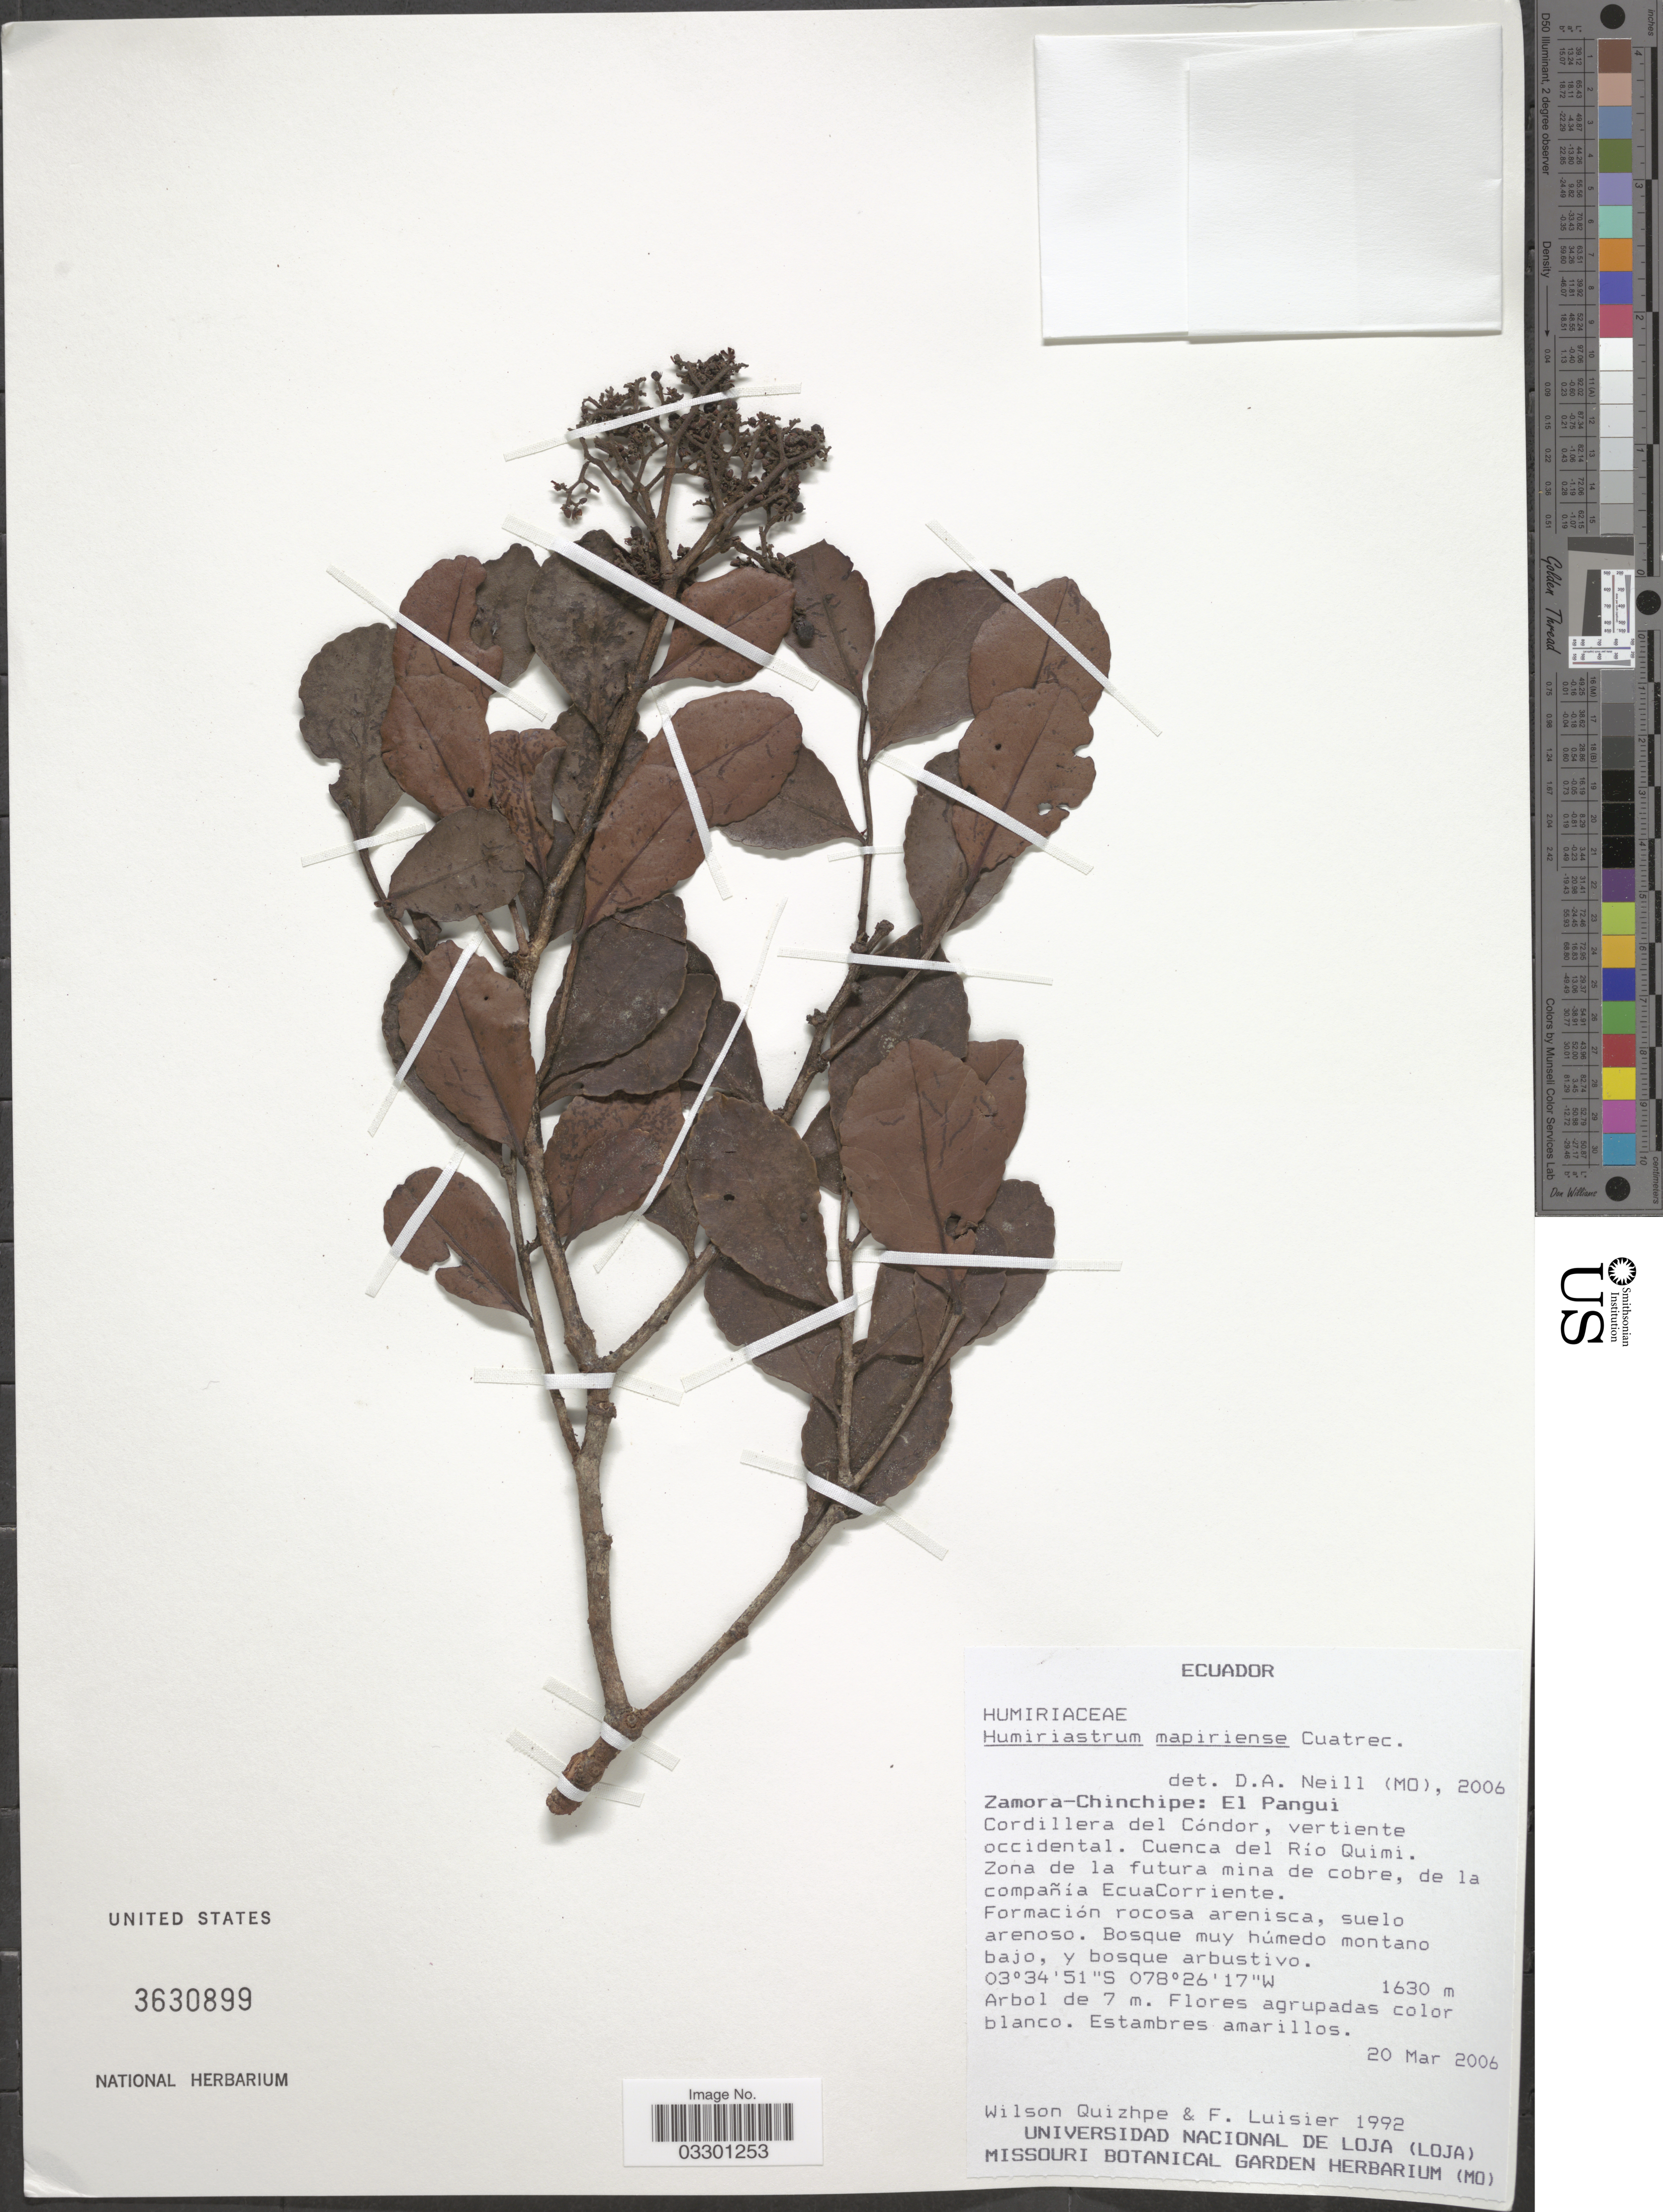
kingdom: Plantae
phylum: Tracheophyta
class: Magnoliopsida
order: Malpighiales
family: Humiriaceae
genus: Humiriastrum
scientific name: Humiriastrum mapiriense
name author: Cuatrec.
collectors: W. Quizhpe & F. Luisier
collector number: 1992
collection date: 2006-03-20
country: Ecuador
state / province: Zamora-Chinchipe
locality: El Pangui. Cordillera del Cóndor, vertiente occidental. Cuenca del Río Quimi.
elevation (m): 1630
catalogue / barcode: US 3630899